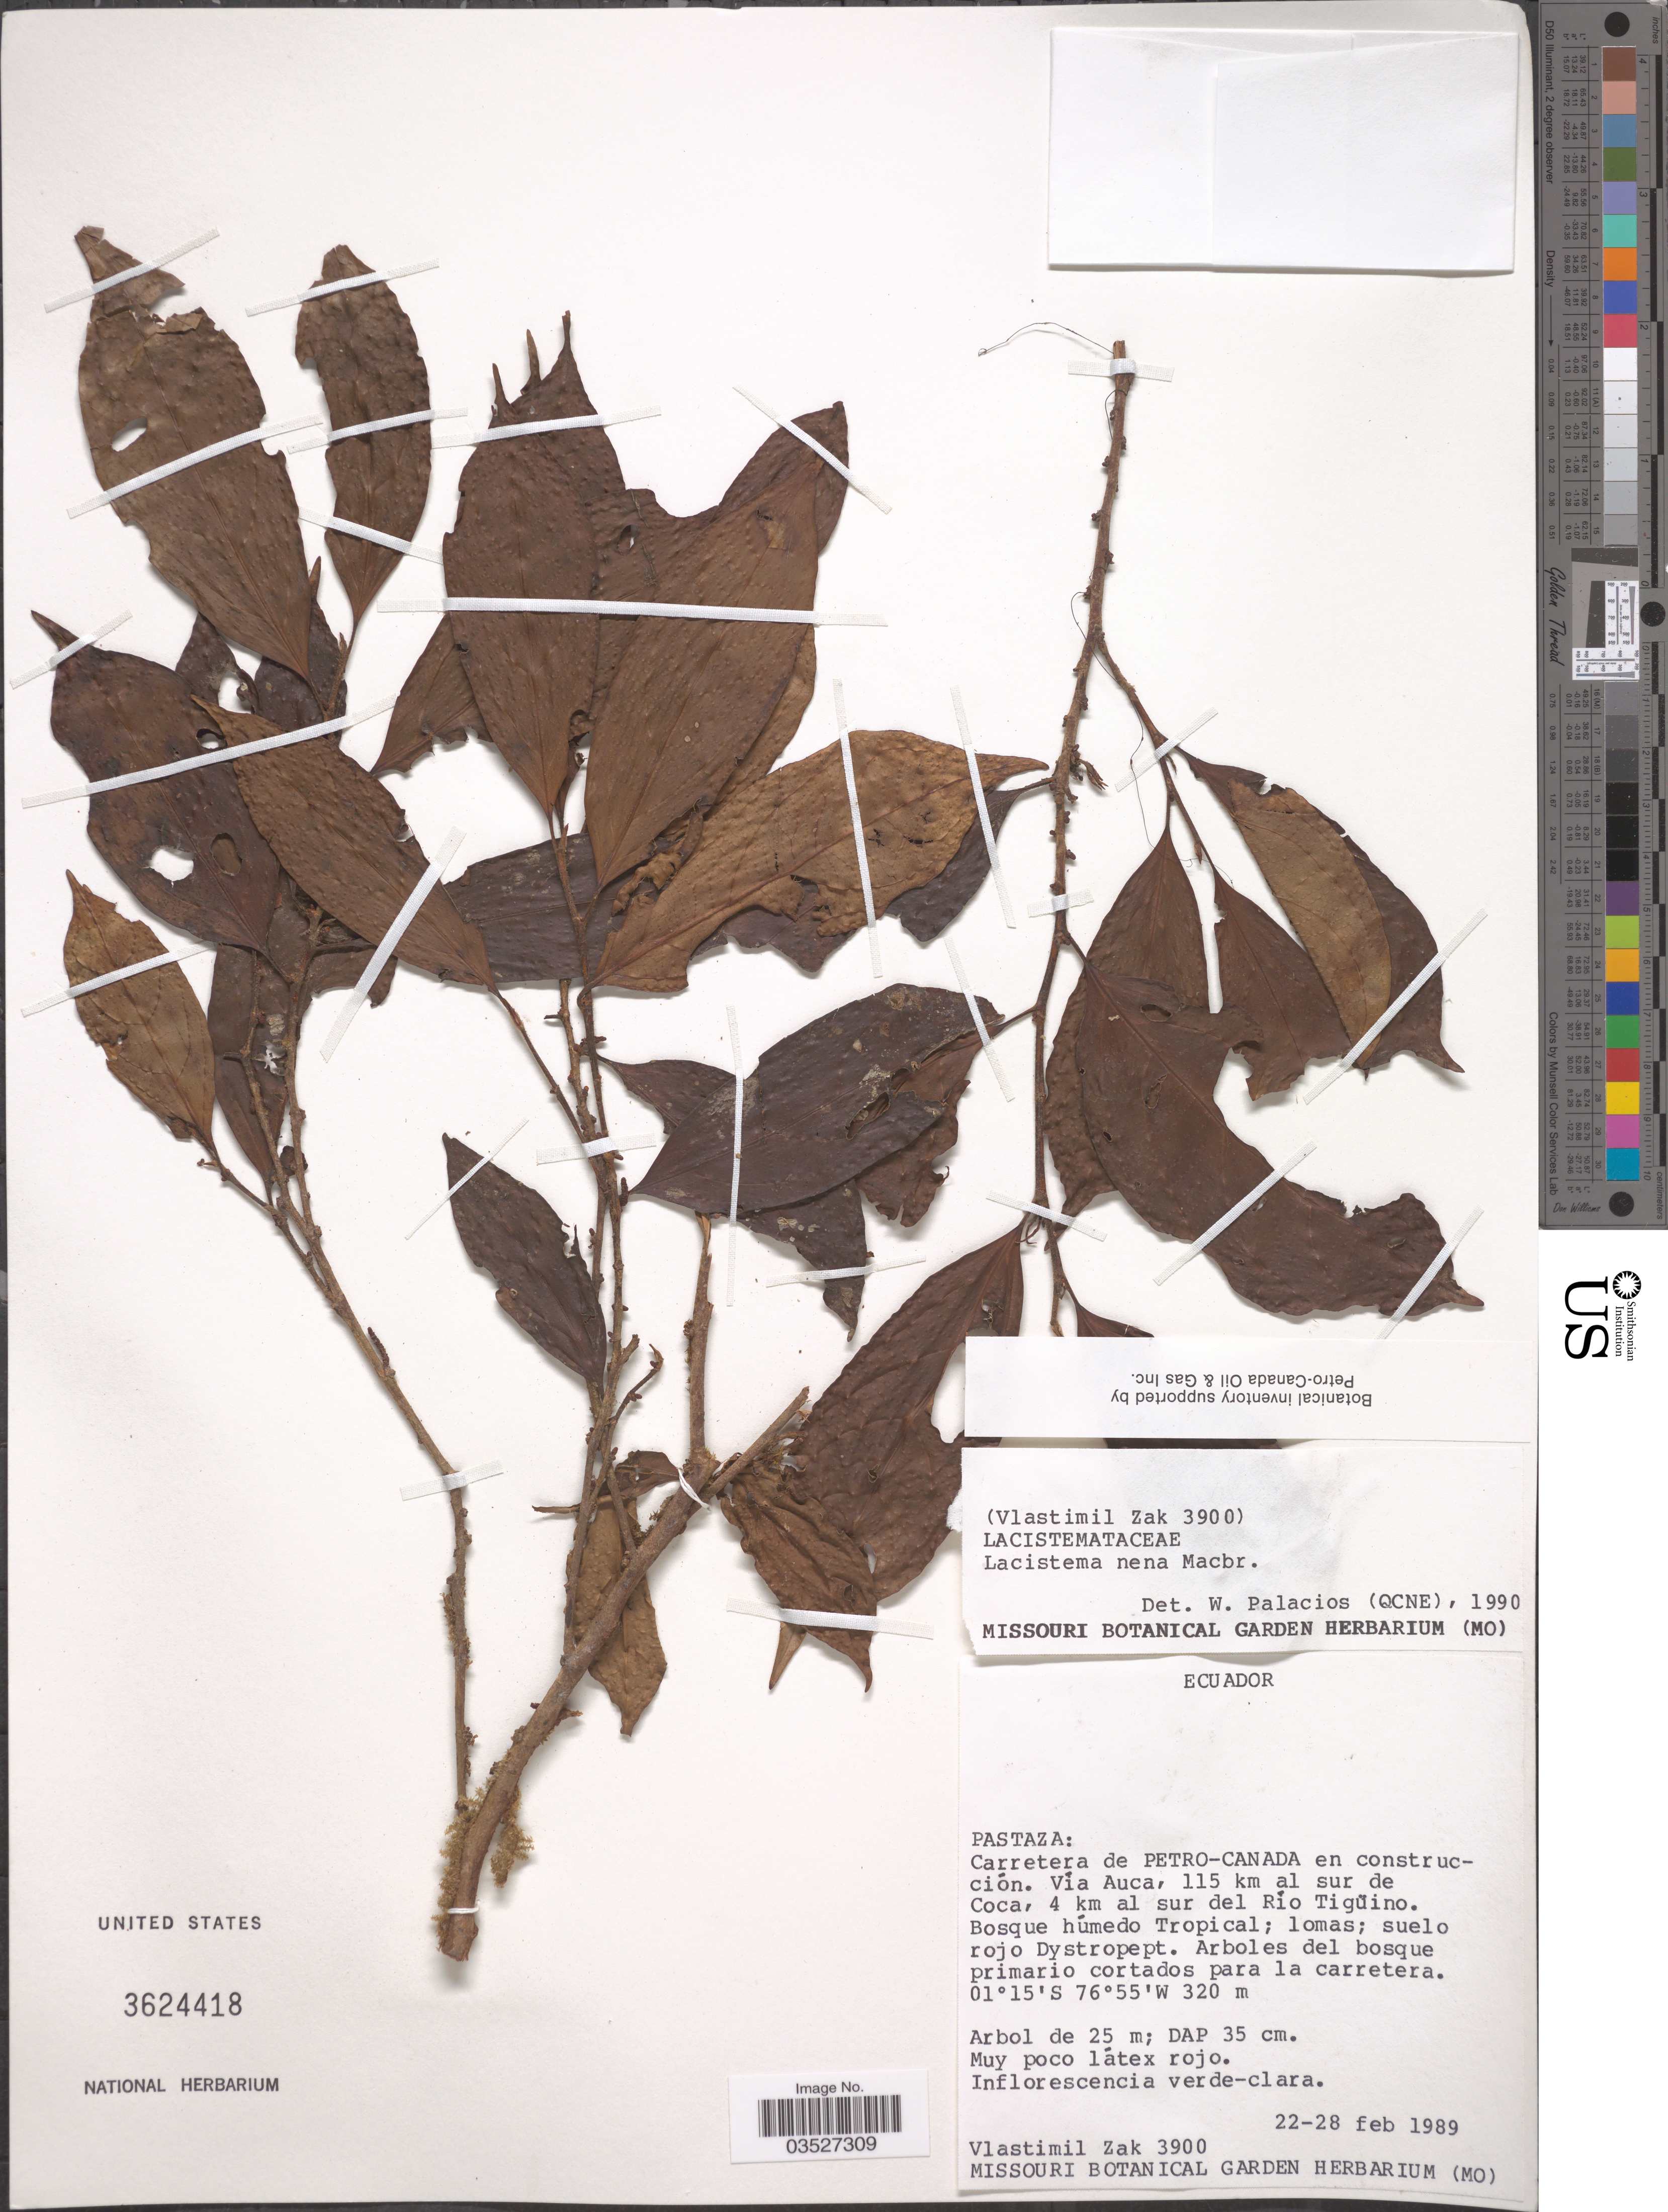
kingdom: Plantae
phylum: Tracheophyta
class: Magnoliopsida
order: Malpighiales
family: Lacistemataceae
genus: Lacistema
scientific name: Lacistema nena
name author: J.F. Macbr.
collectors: V. Zak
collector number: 3900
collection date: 1989-02-22/1989-02-28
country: Ecuador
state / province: Pastaza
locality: Carretera de Petro-Canada en construcción. Vía Auca, 115 km al sur de Coca, 4 km al sur del Río Tigüino.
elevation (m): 320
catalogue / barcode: US 3624418